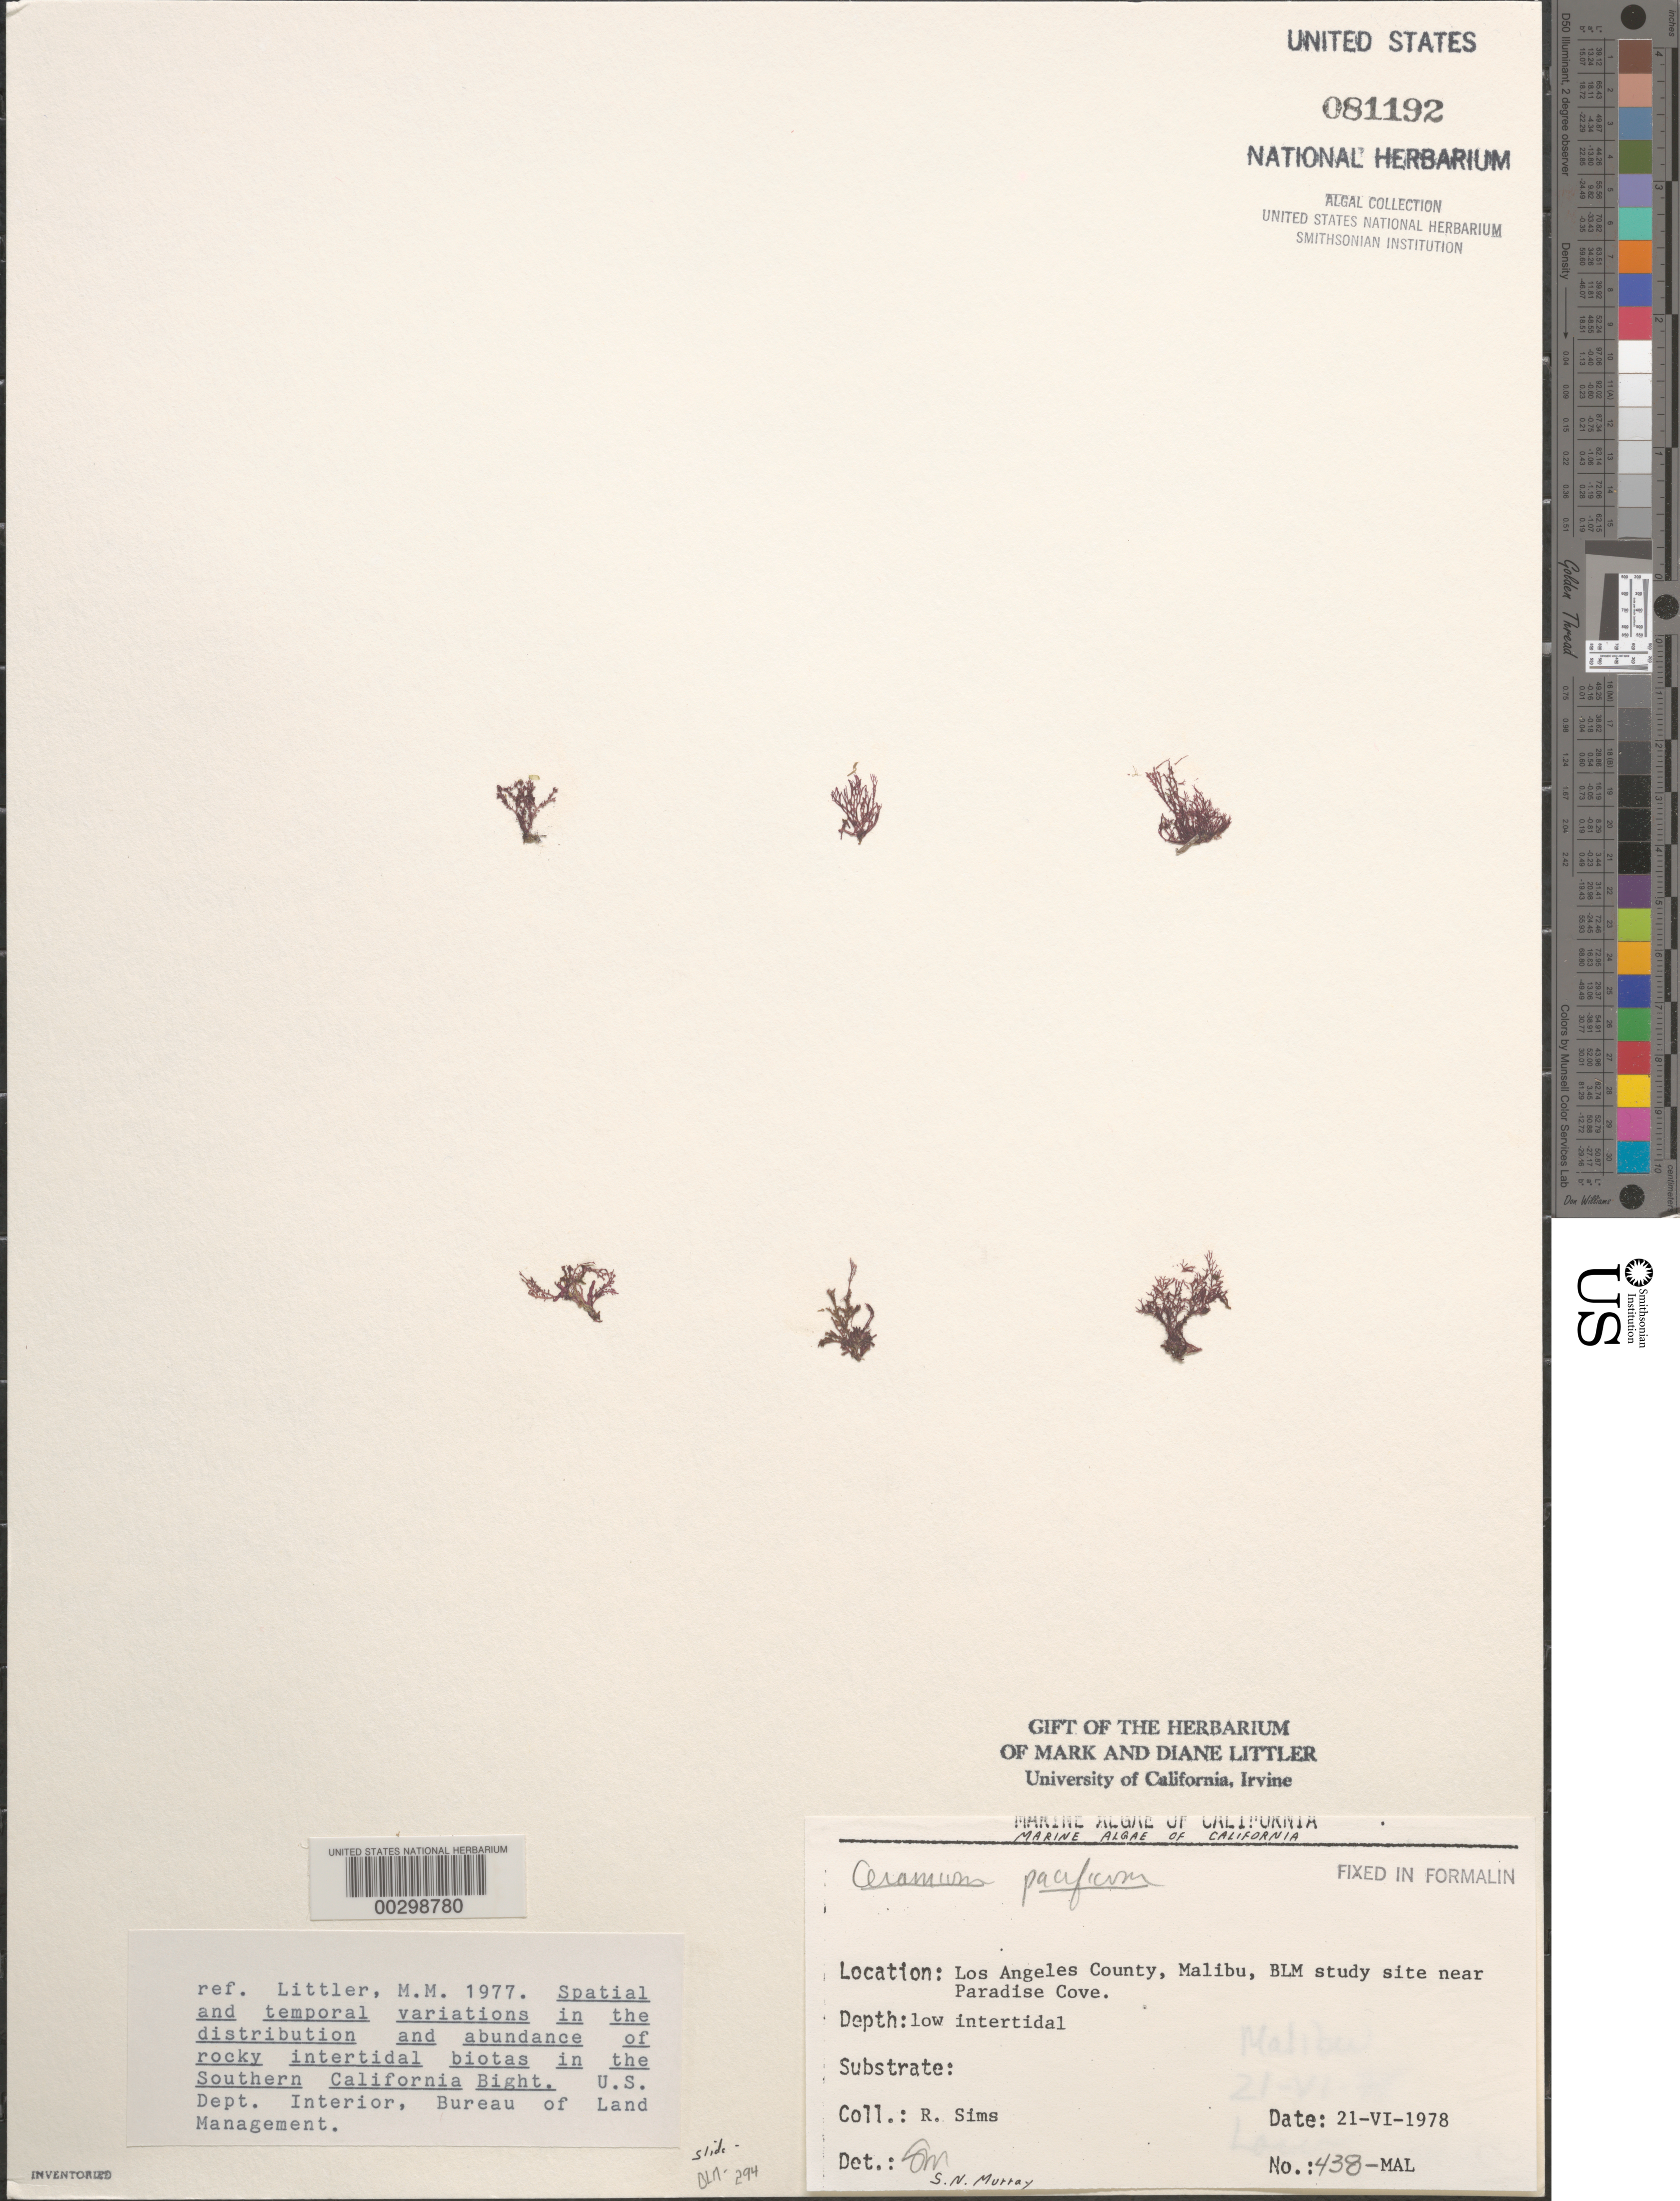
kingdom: Plantae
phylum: Rhodophyta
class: Florideophyceae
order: Ceramiales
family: Ceramiaceae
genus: Ceramium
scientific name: Ceramium pacificum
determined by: Murray, S. N.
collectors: R. H. Sims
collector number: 438-mal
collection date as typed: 21 Jun 1978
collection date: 1978-06-21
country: United States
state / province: California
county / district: Los Angeles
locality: Malibu, near Paradise Cove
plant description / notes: BLM-SOCALBIGHT Rocky Intertidal Survey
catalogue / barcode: US 81192